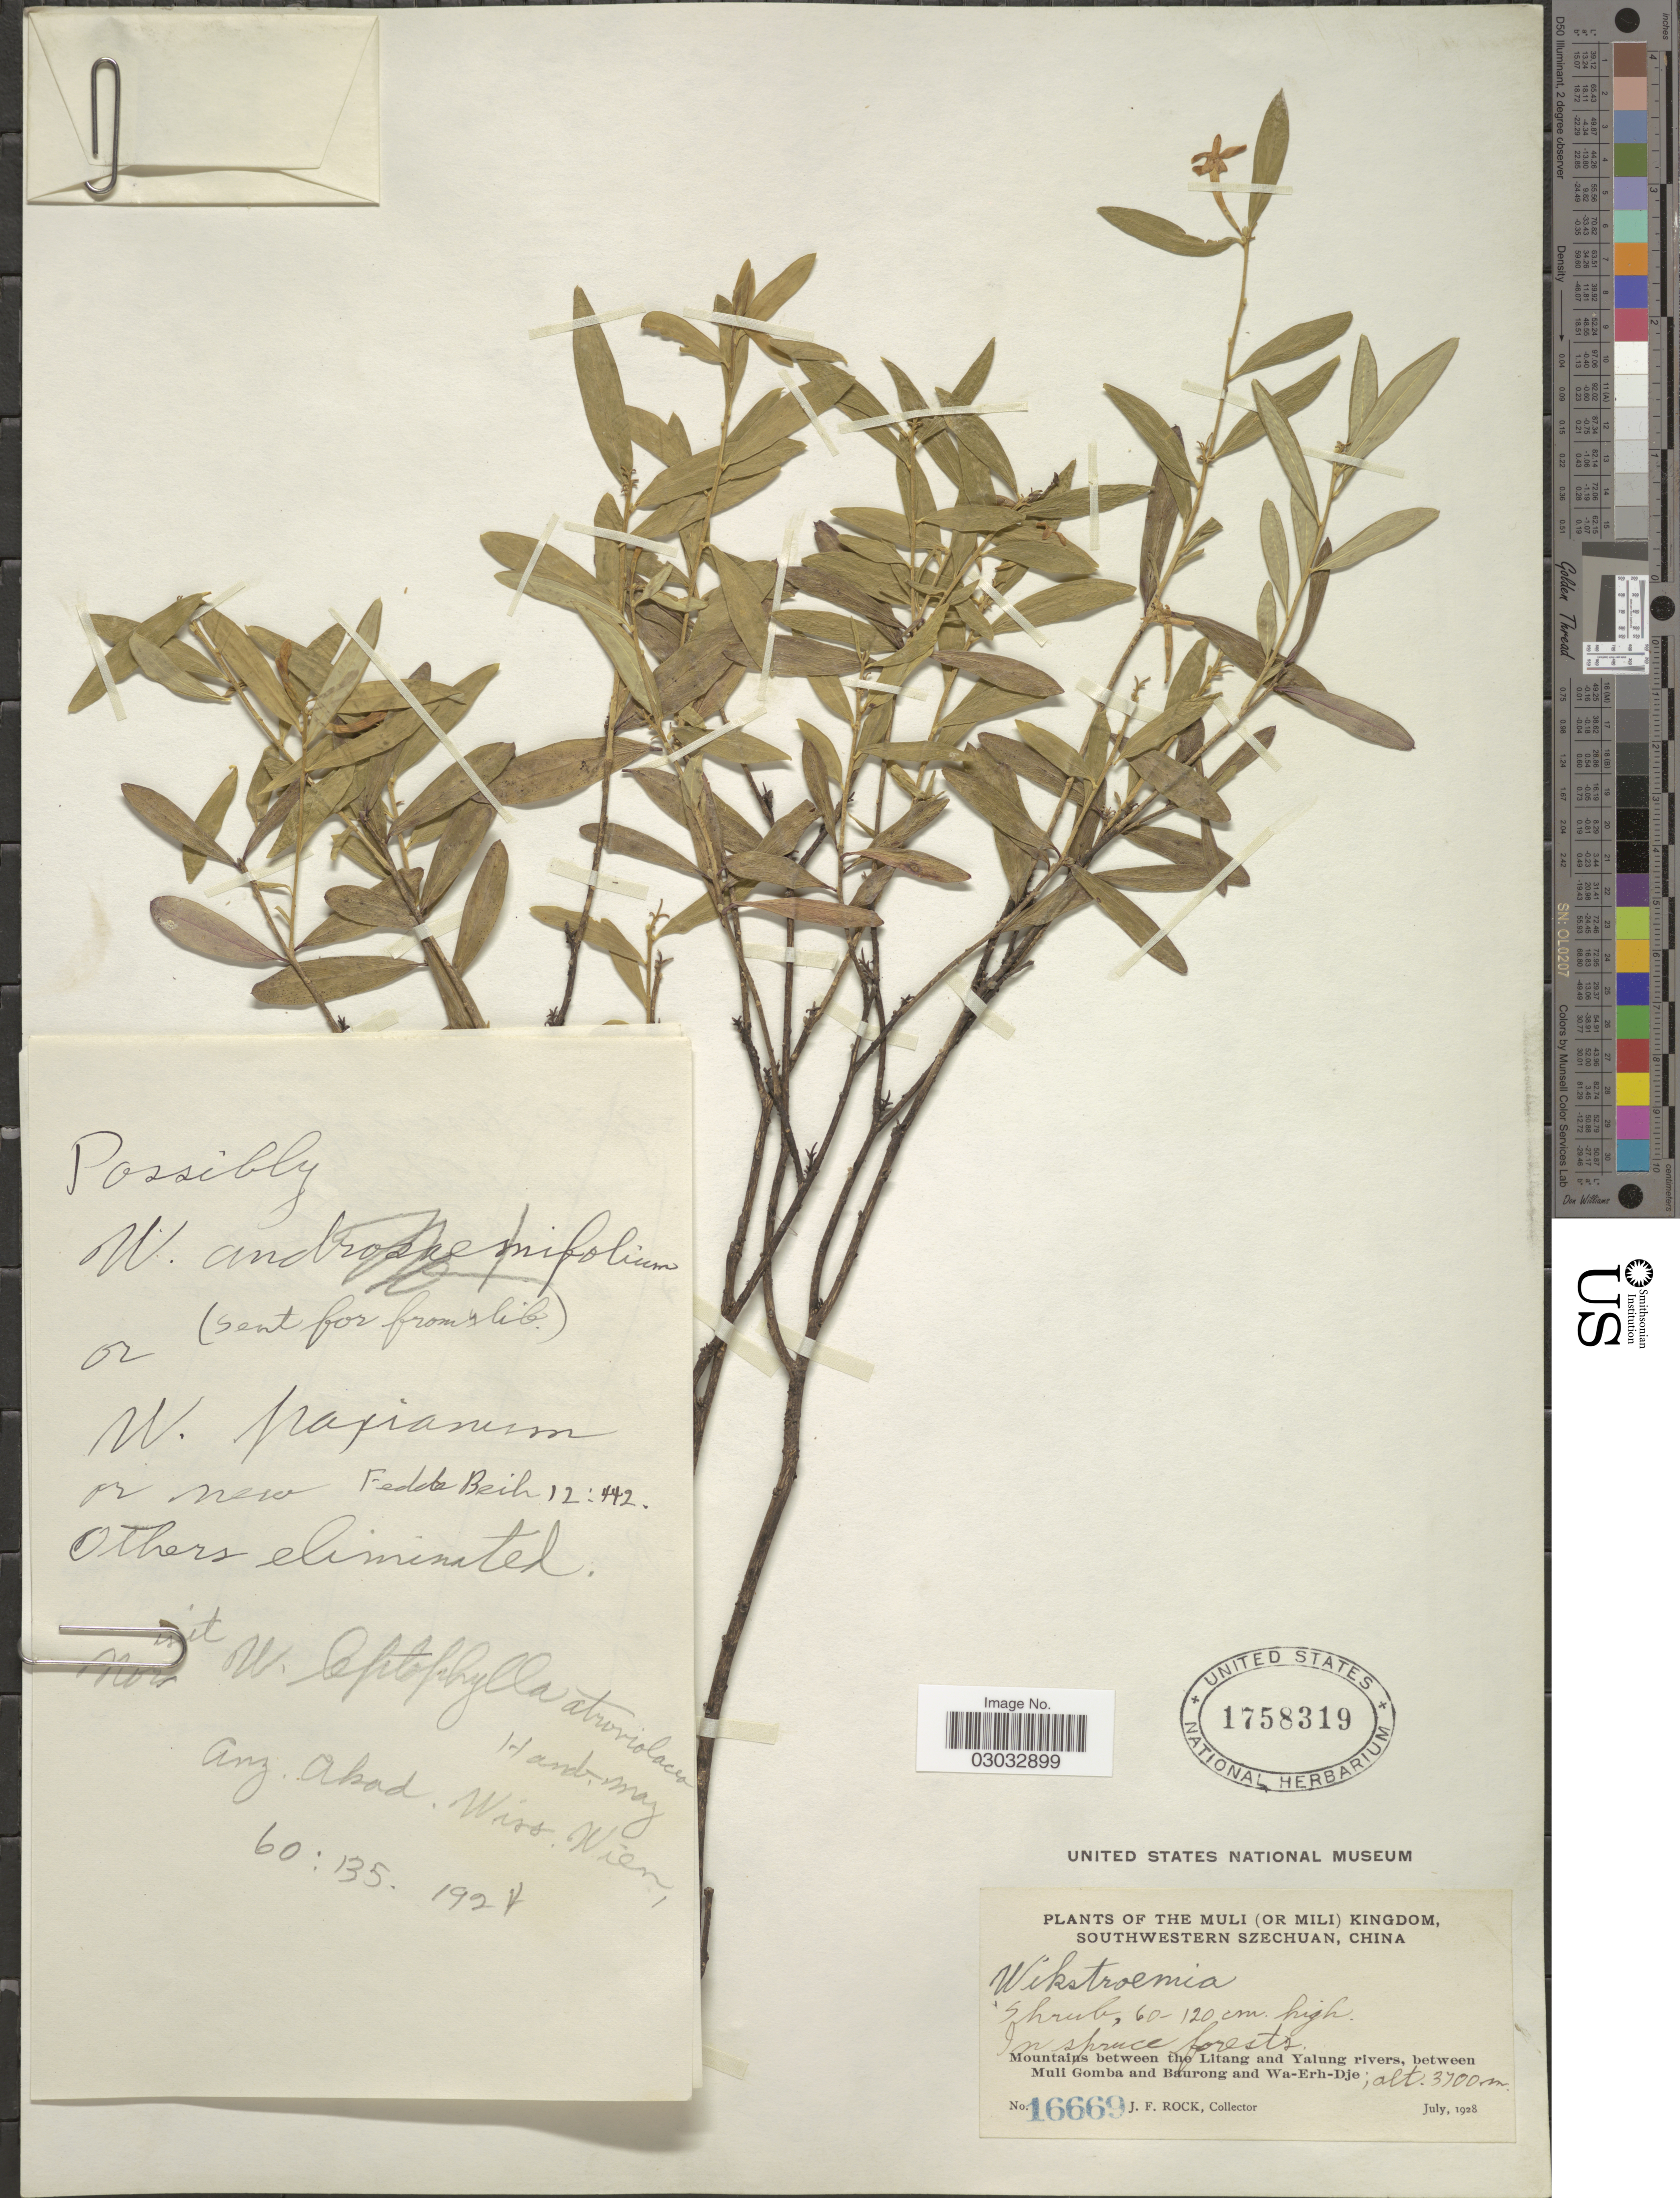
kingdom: Plantae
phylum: Tracheophyta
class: Magnoliopsida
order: Malvales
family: Thymelaeaceae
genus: Wikstroemia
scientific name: Wikstroemia sp.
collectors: J. Rock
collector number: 16669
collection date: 1928-07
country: China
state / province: Sichuan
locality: The Muli (Or Mili) Kingdom, Southwestern Szechuan, China, Mountains between the Litang and Yalung rivers, between Muli Gomba and Baurong and Wa-Erh-Dje.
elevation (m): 3700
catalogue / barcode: US 1758319